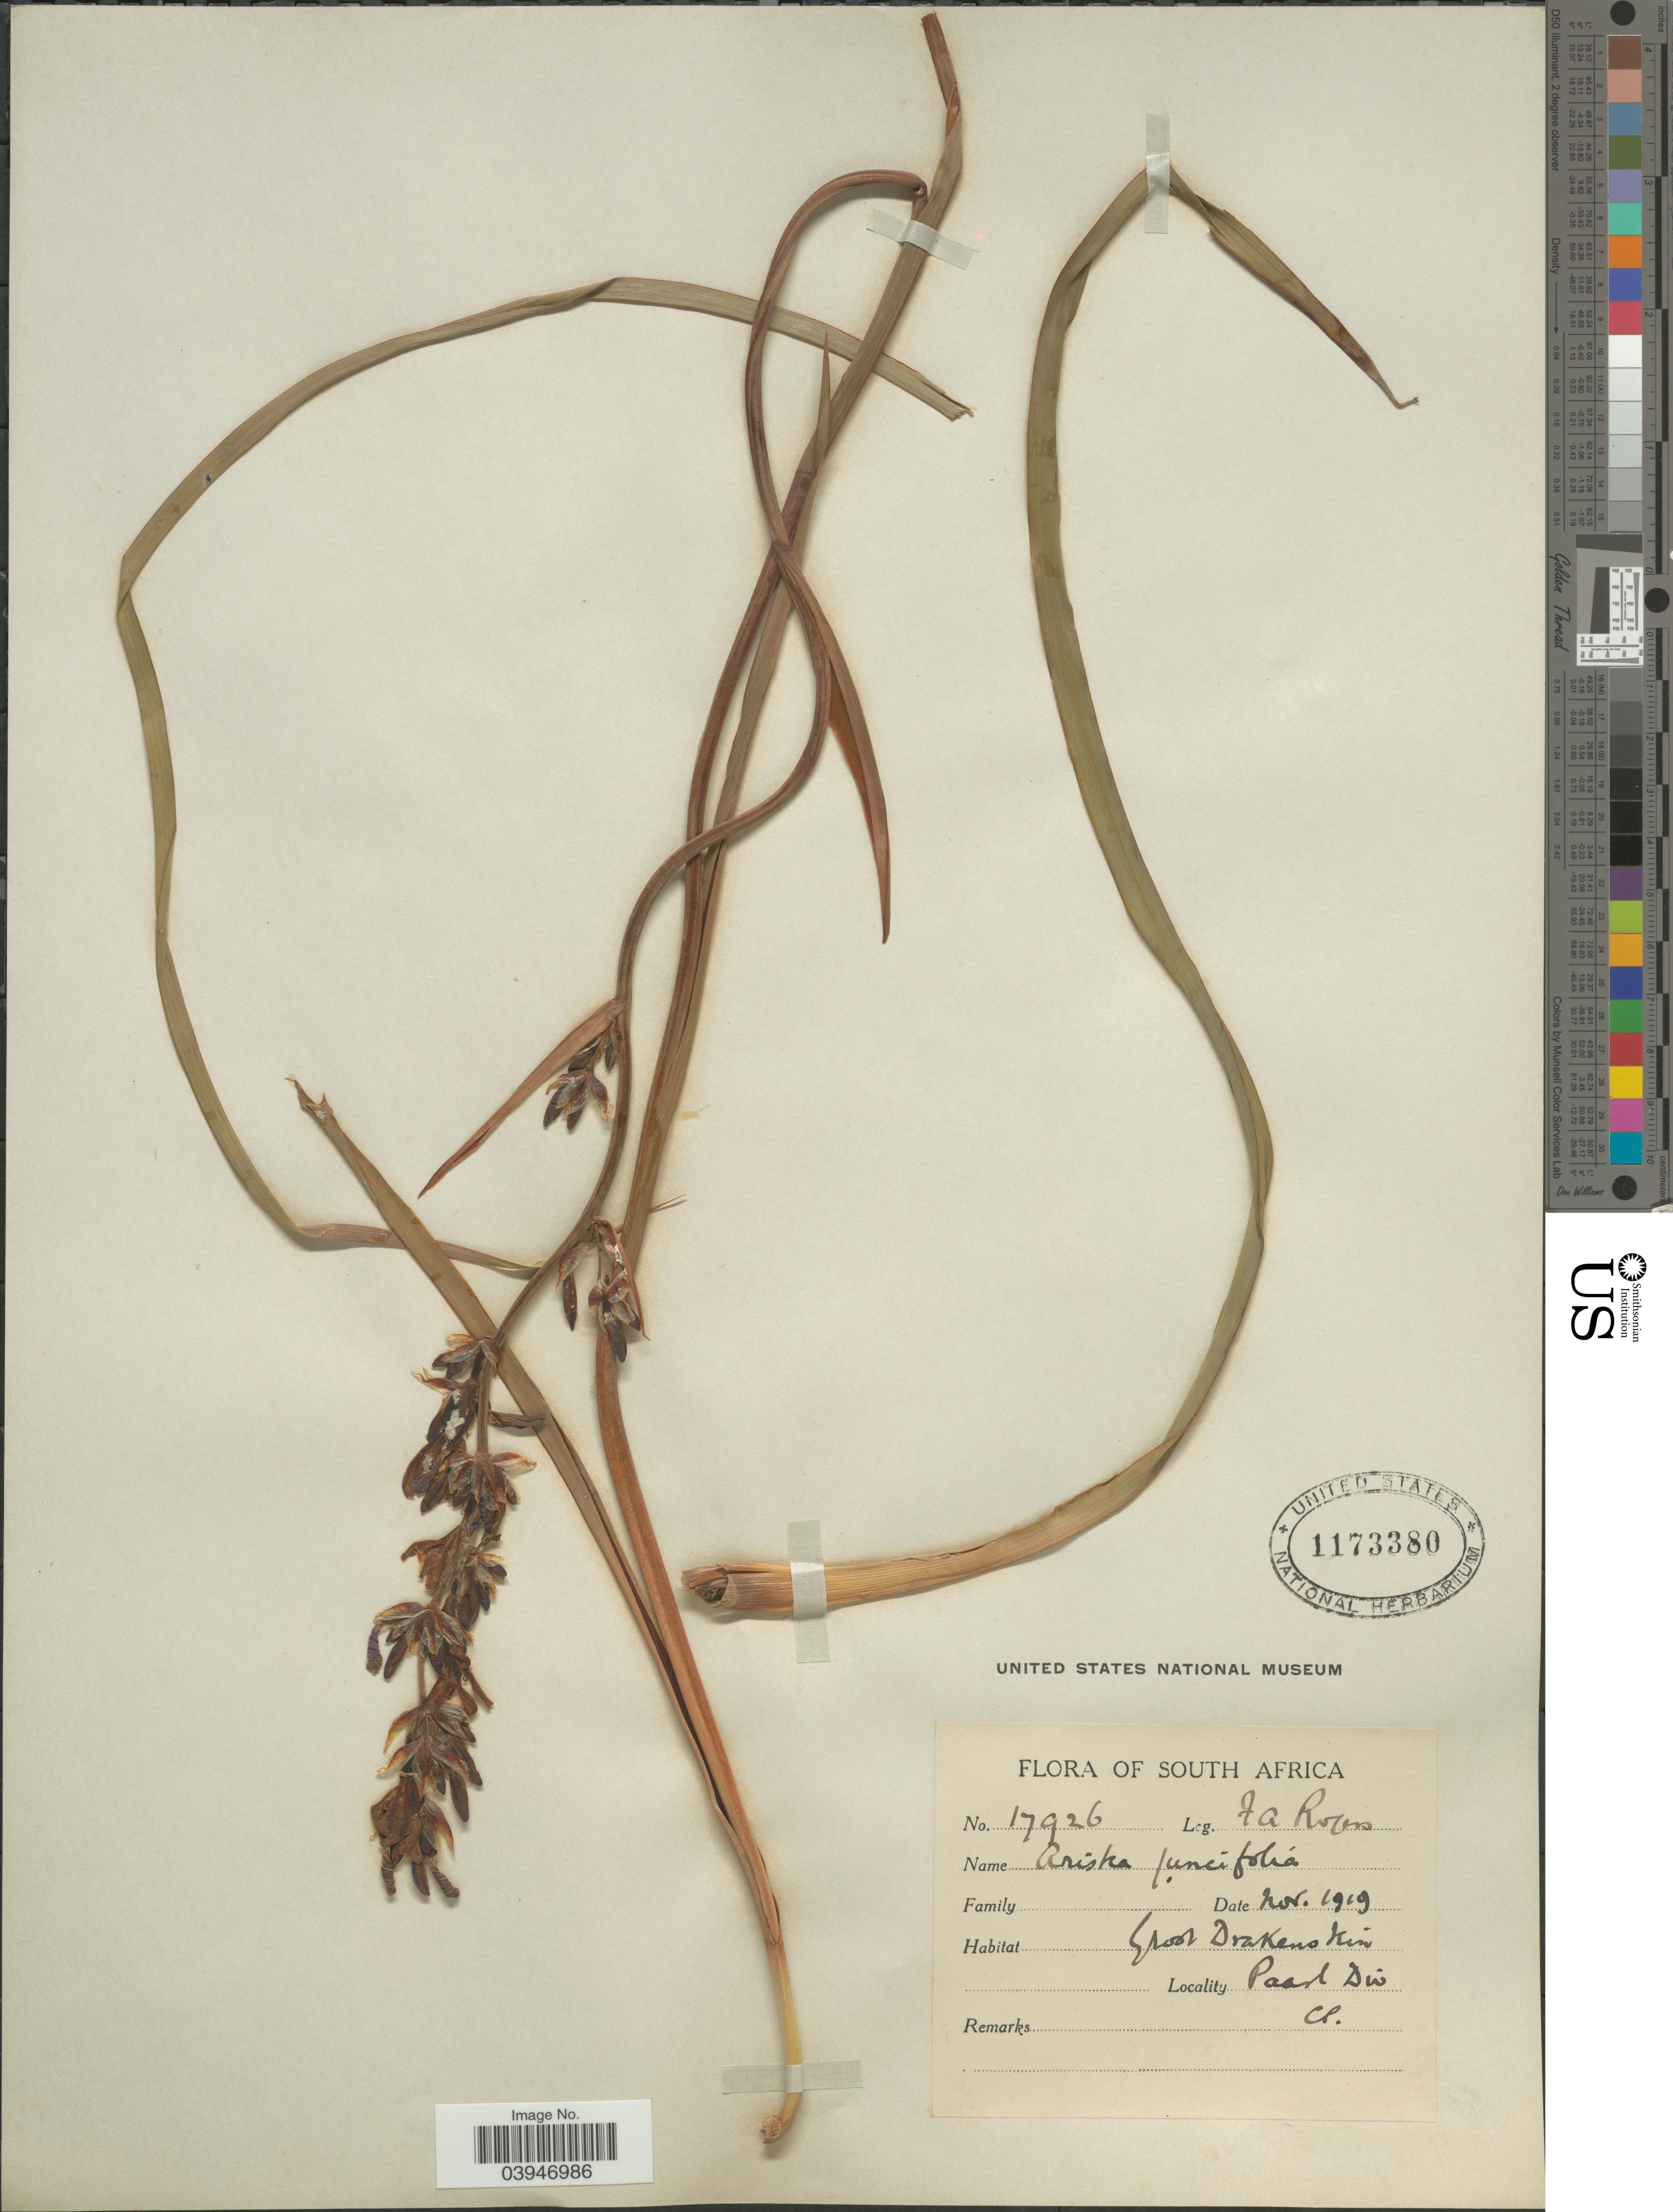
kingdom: Plantae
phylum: Tracheophyta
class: Liliopsida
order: Asparagales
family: Iridaceae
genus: Aristea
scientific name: Aristea juncifolia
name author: Eckl. ex Baker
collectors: F. A. Rogers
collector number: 17926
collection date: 1919-11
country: South Africa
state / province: Western Cape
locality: Groot Drakenskin. Paarl Div.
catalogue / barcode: US 1173380